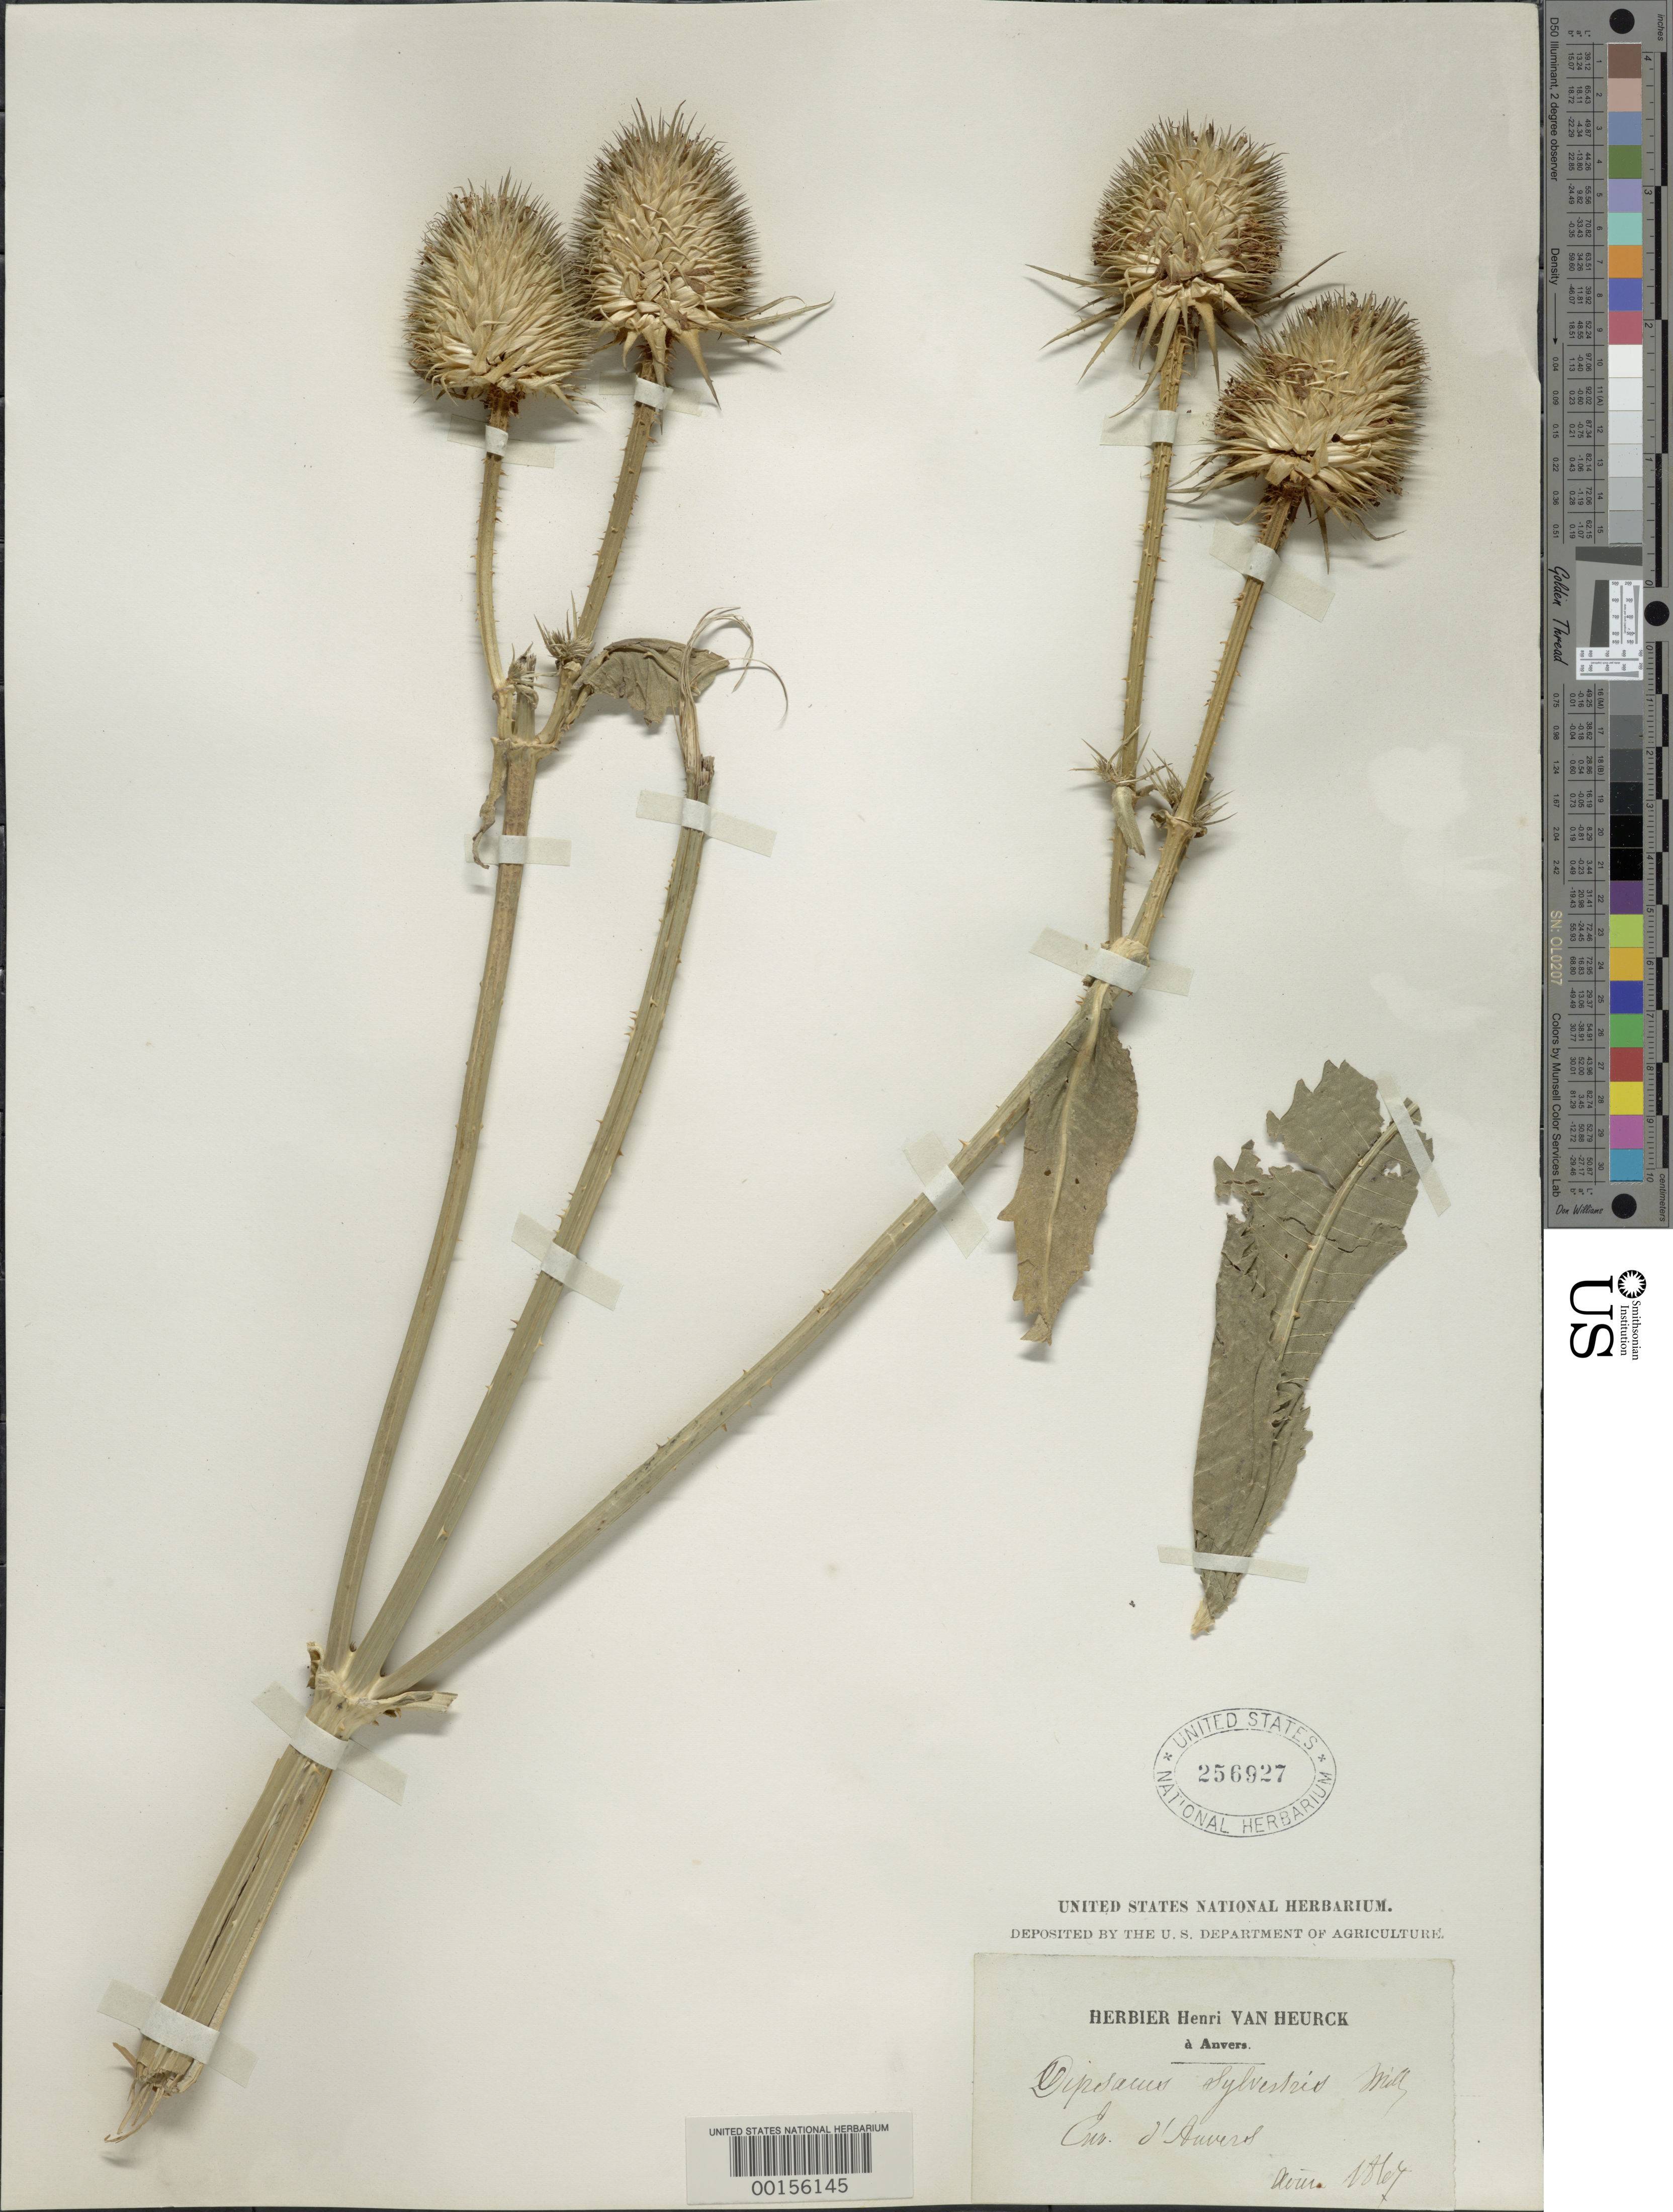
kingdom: Plantae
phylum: Tracheophyta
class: Magnoliopsida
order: Dipsacales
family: Caprifoliaceae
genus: Dipsacus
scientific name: Dipsacus sylvestris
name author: Huds.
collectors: H. F. Van Heurck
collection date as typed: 1864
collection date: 1864 or 1867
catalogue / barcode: US 256927